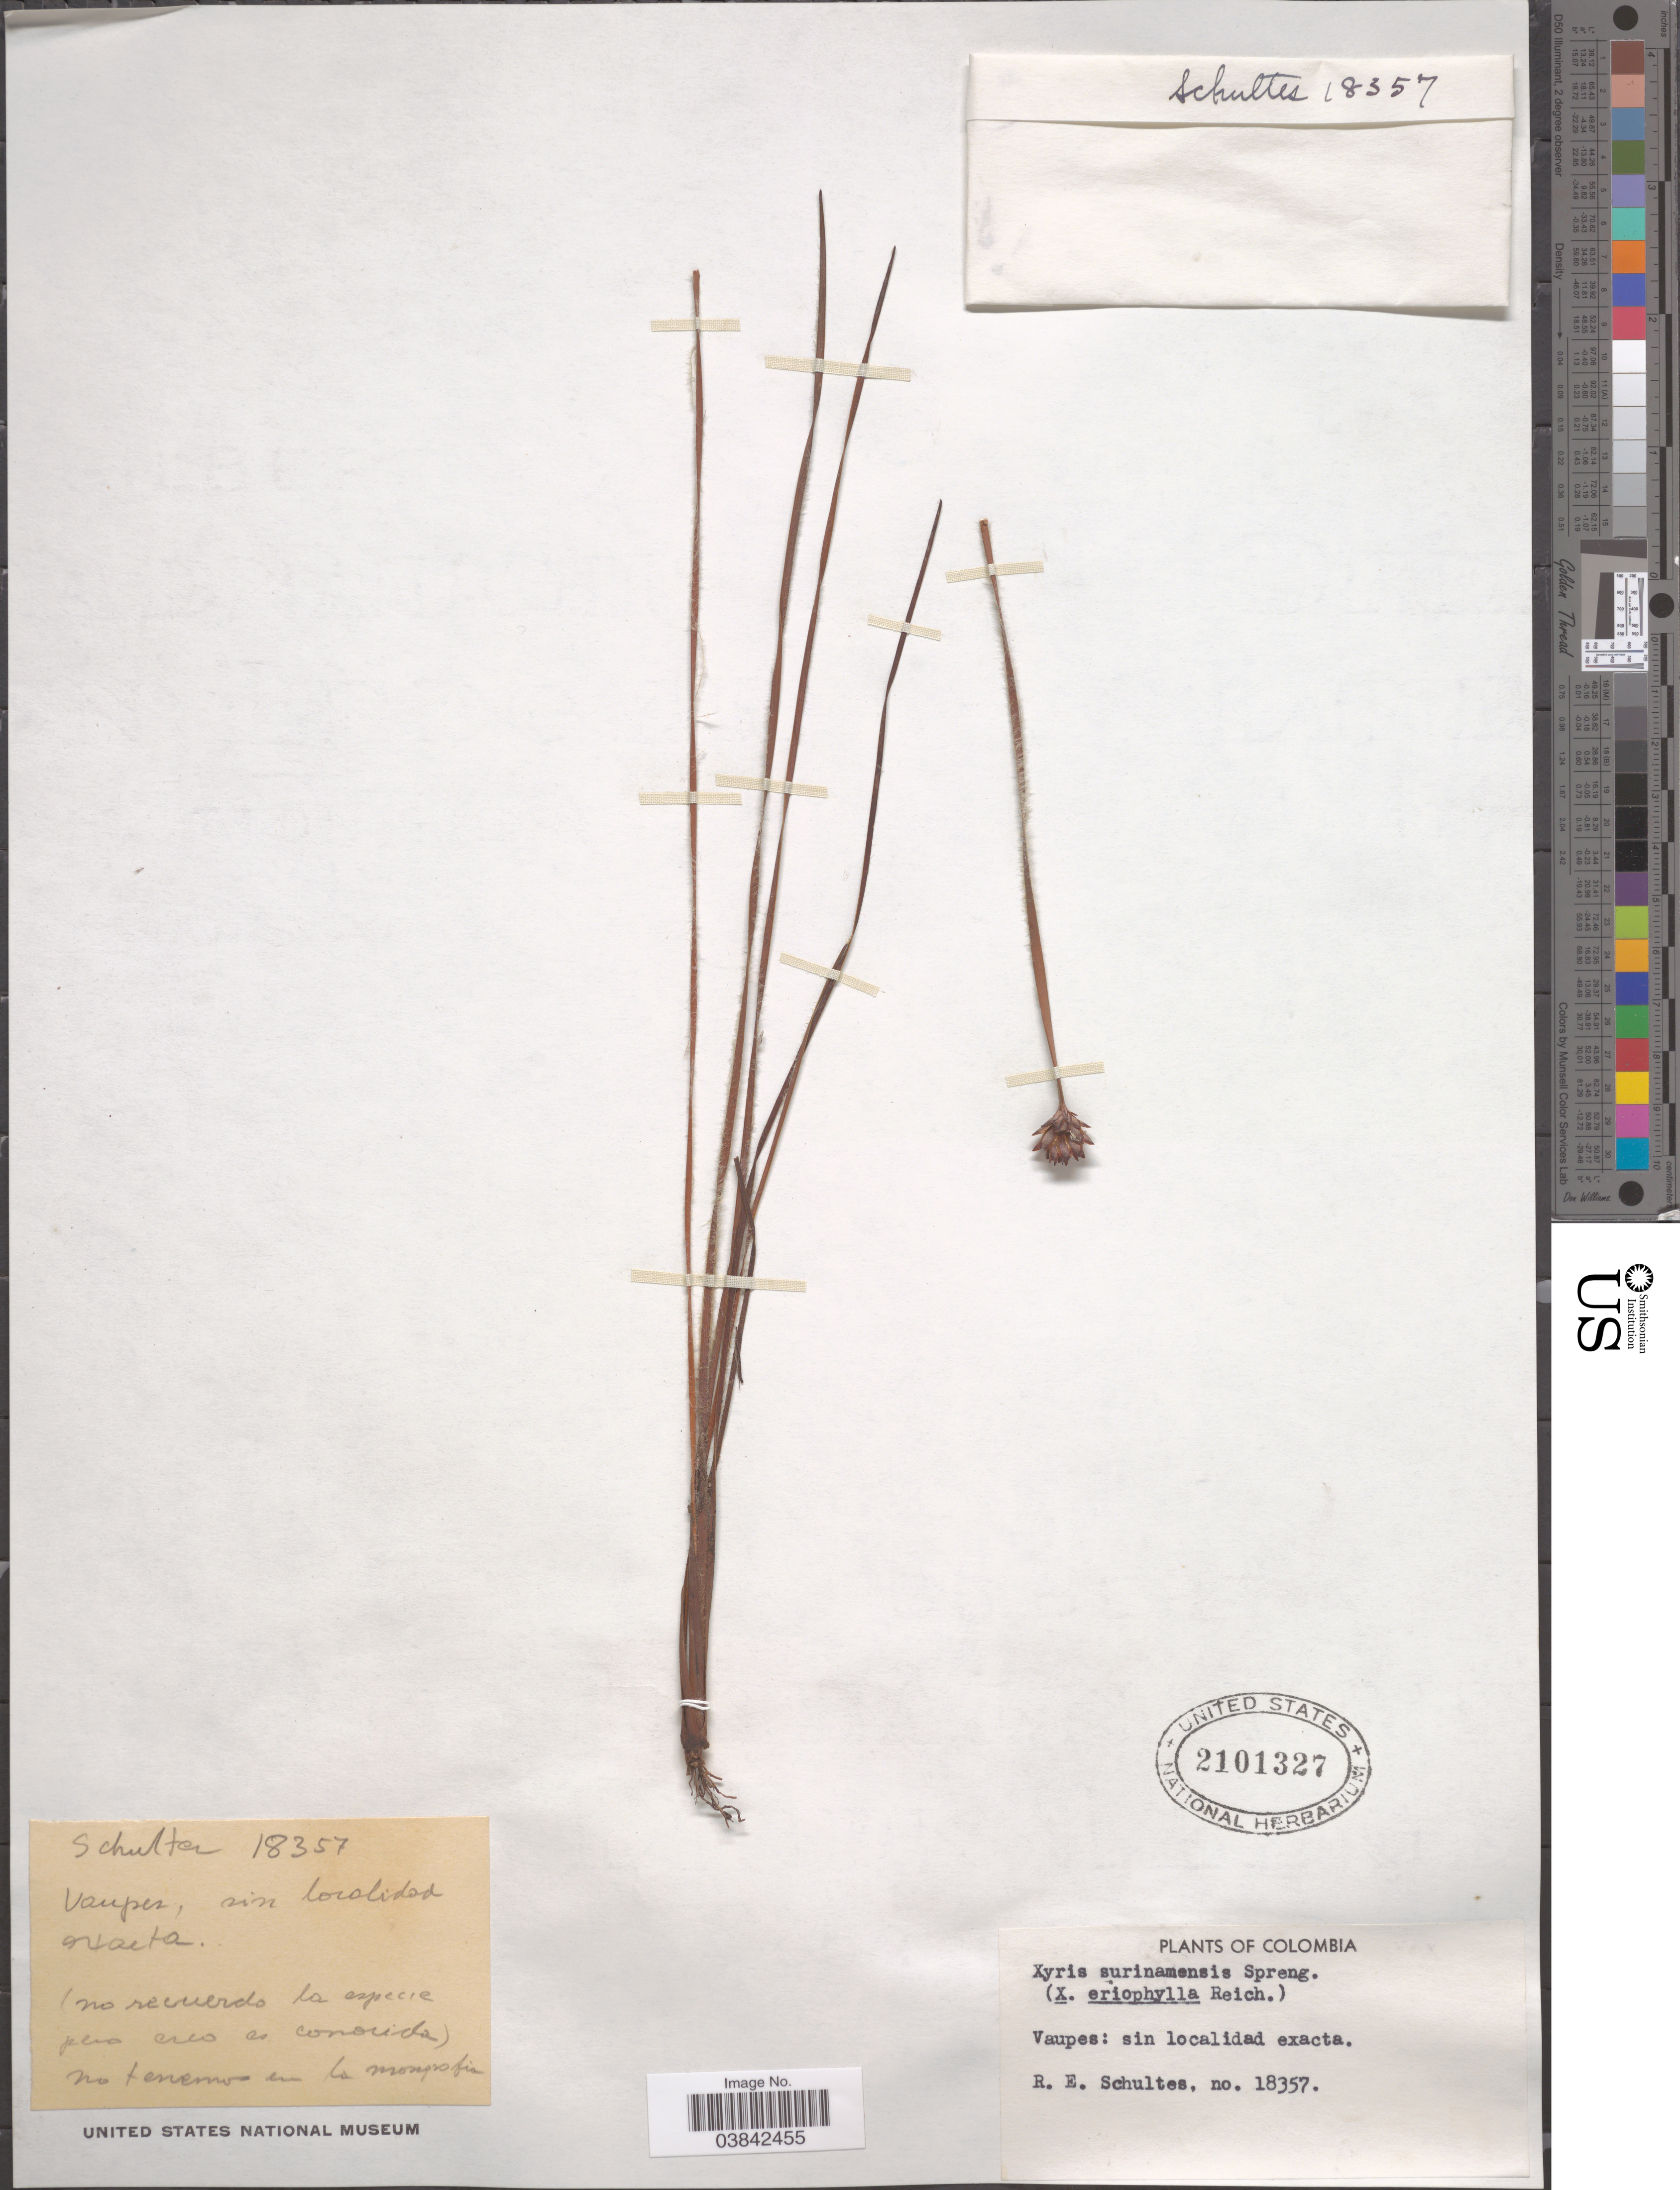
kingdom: Plantae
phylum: Tracheophyta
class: Liliopsida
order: Poales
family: Xyridaceae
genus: Xyris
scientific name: Xyris surinamensis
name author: A. Spreng.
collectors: R. E. Schultes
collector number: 18357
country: Colombia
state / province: Vaupés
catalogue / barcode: US 2101327